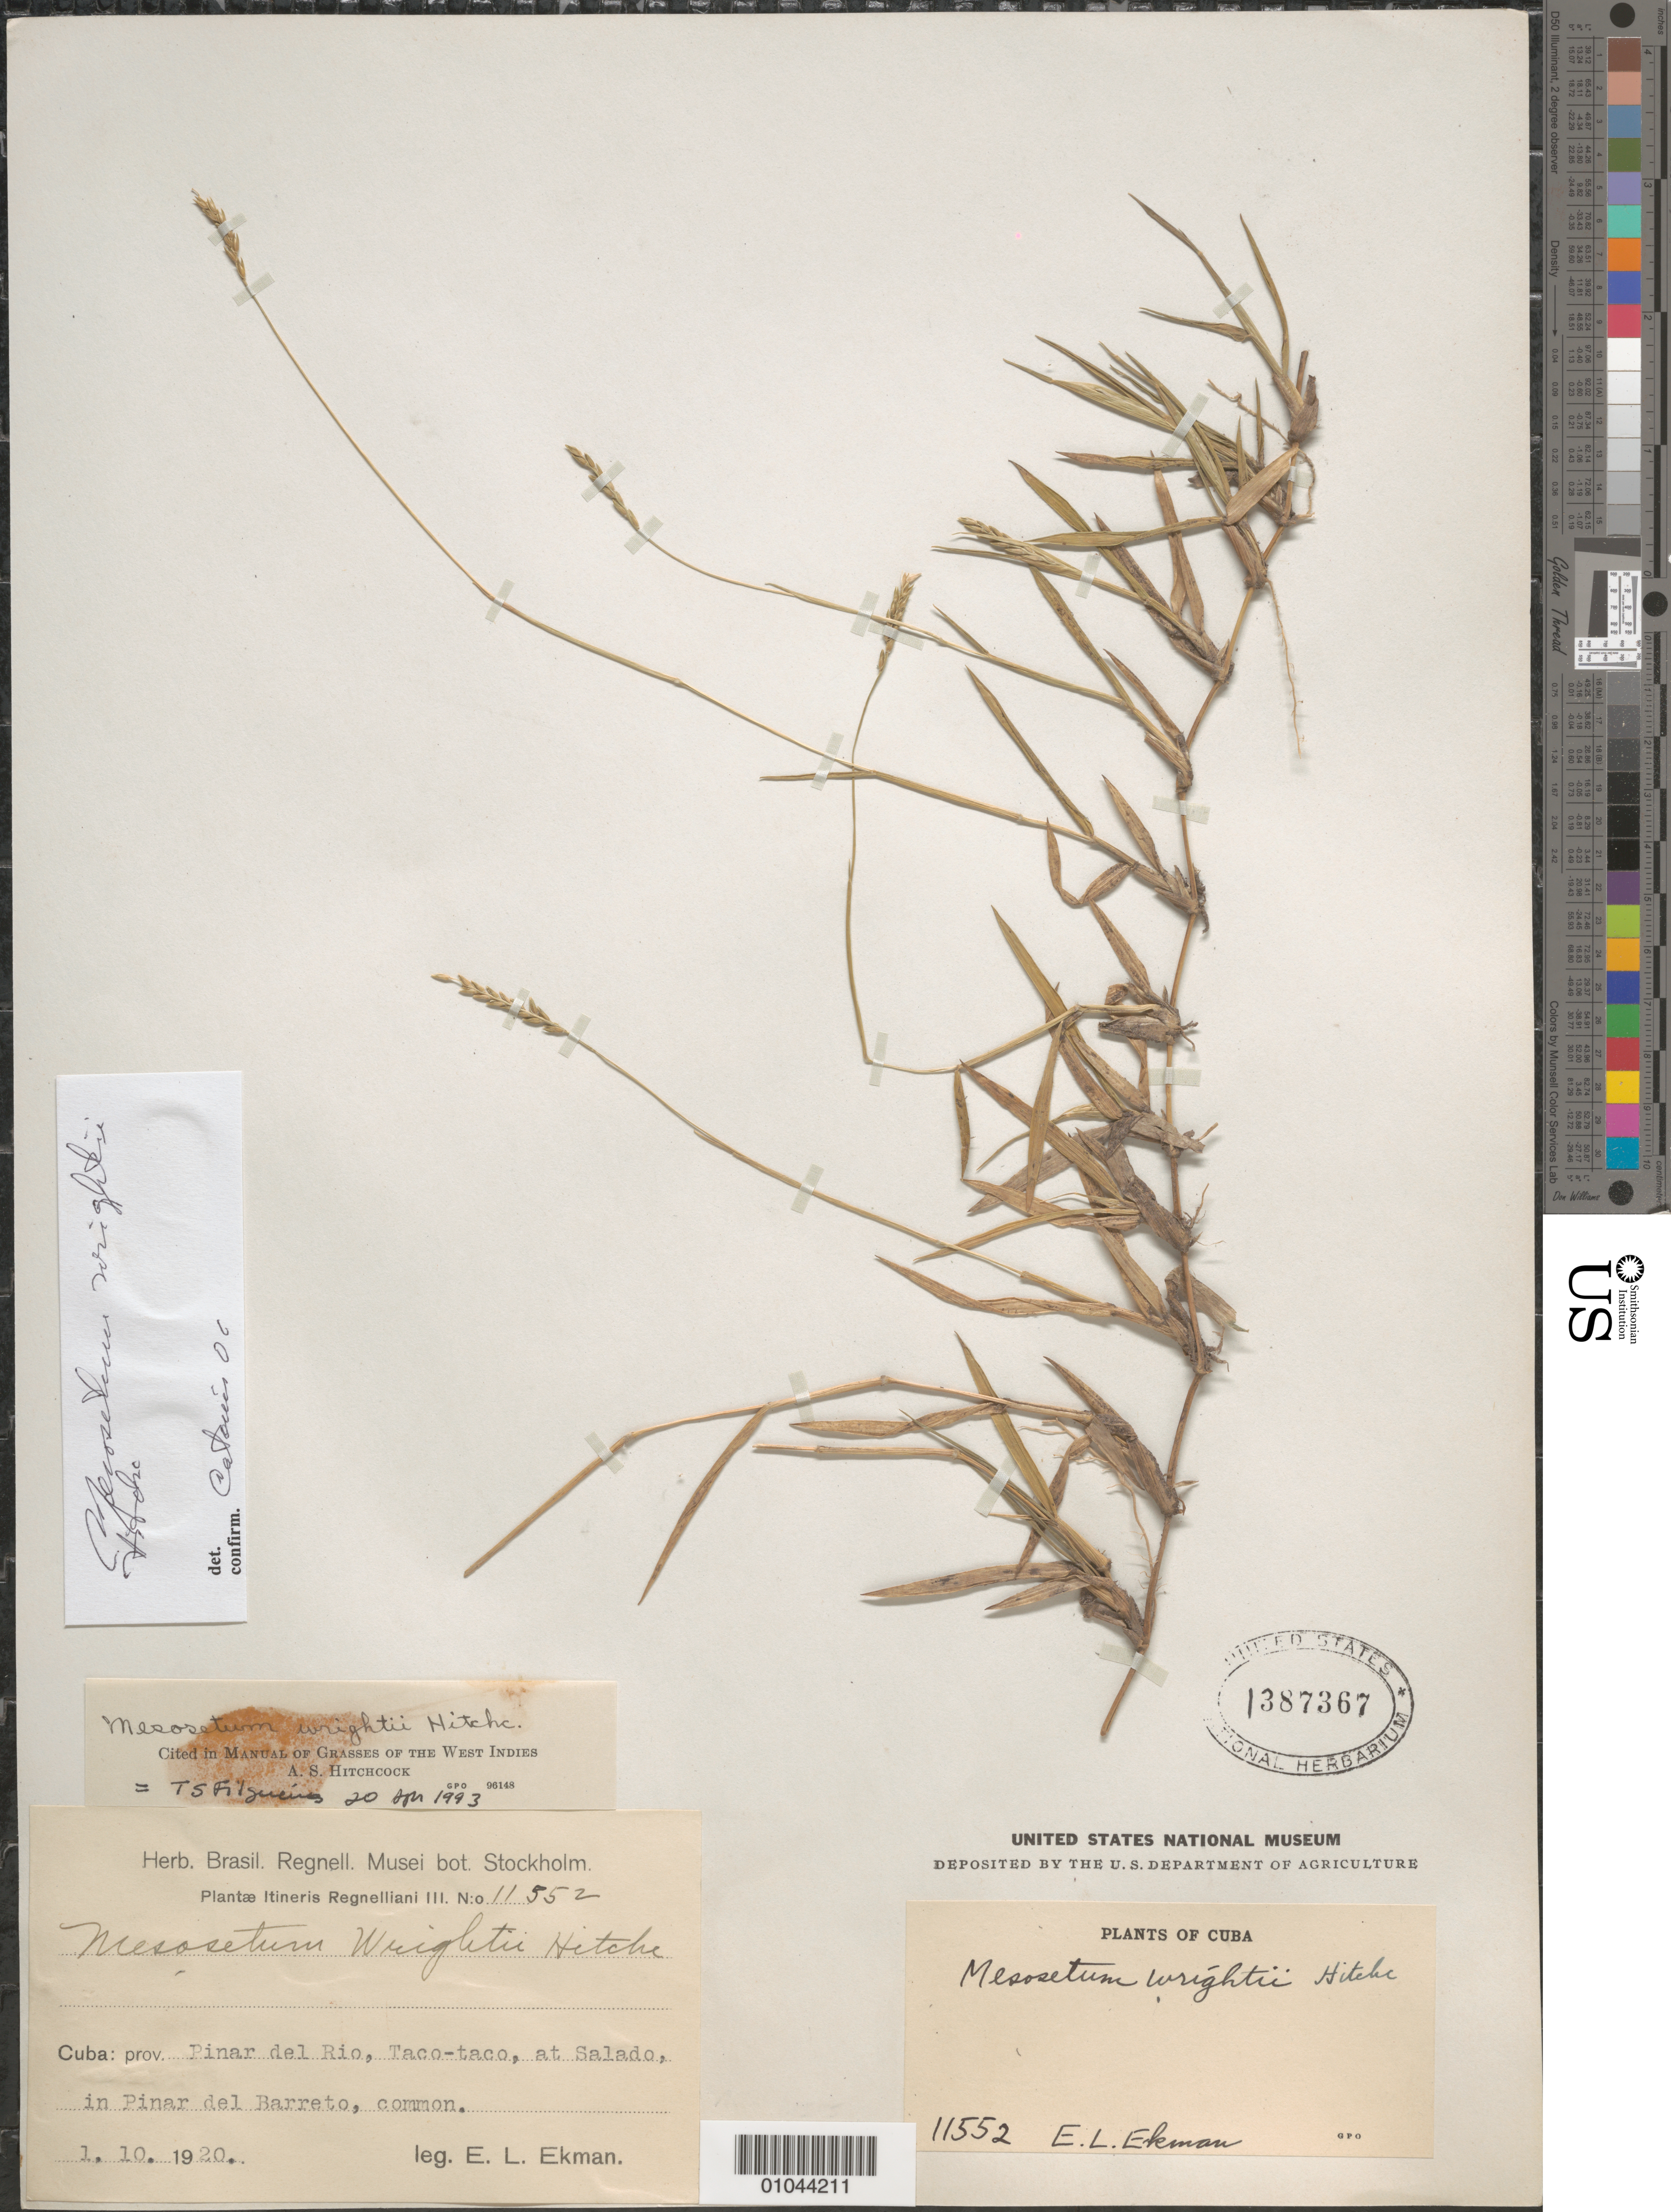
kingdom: Plantae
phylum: Tracheophyta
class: Liliopsida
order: Poales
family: Poaceae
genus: Mesosetum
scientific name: Mesosetum loliiforme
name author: (Hochst. ex Steud.) Chase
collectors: E. L. Ekman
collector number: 11552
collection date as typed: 01 Oct 1920 or 10 Jan 1920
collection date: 1920-01-10 or 1920-10-01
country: Cuba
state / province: Pinar del Rio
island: Cuba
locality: Taco-taco, at Salado, in Pinar del Barreto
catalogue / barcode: US 1387367